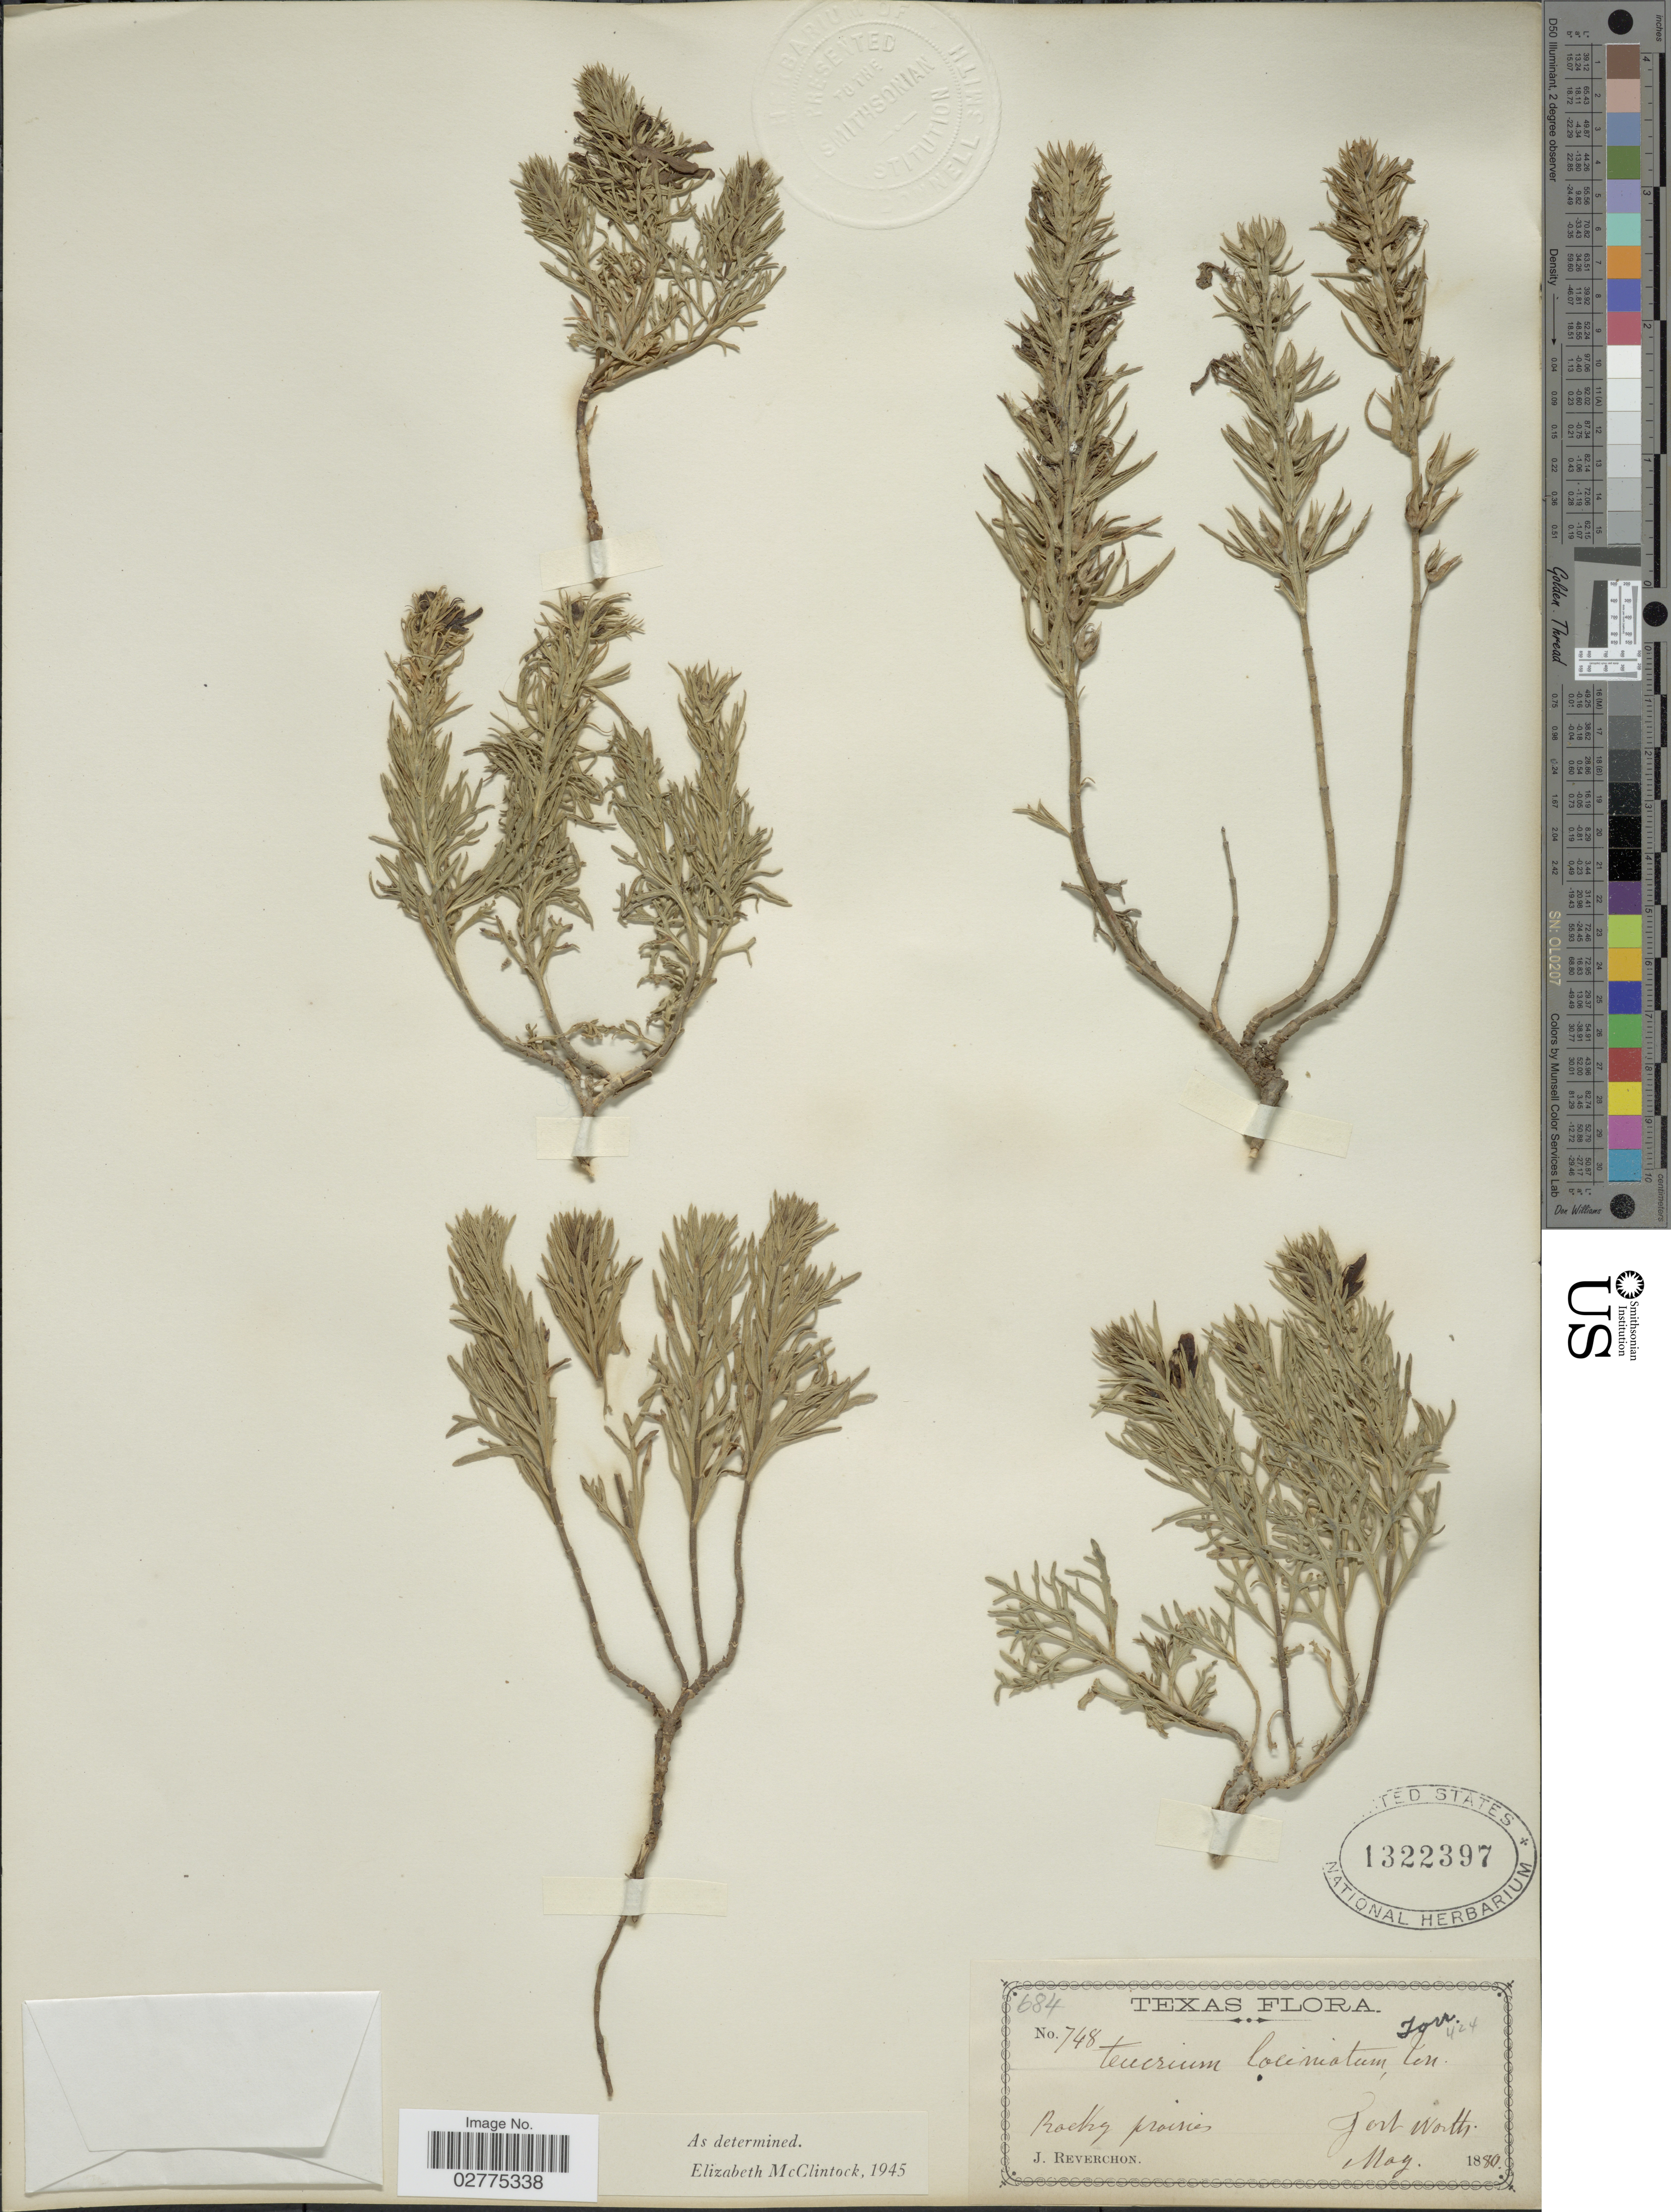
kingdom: Plantae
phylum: Tracheophyta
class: Magnoliopsida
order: Lamiales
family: Lamiaceae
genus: Teucrium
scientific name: Teucrium laciniatum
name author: Torr.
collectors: J. Reverchon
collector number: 748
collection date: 1880-05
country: United States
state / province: Texas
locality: Fort Worth.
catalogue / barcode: US 1322397